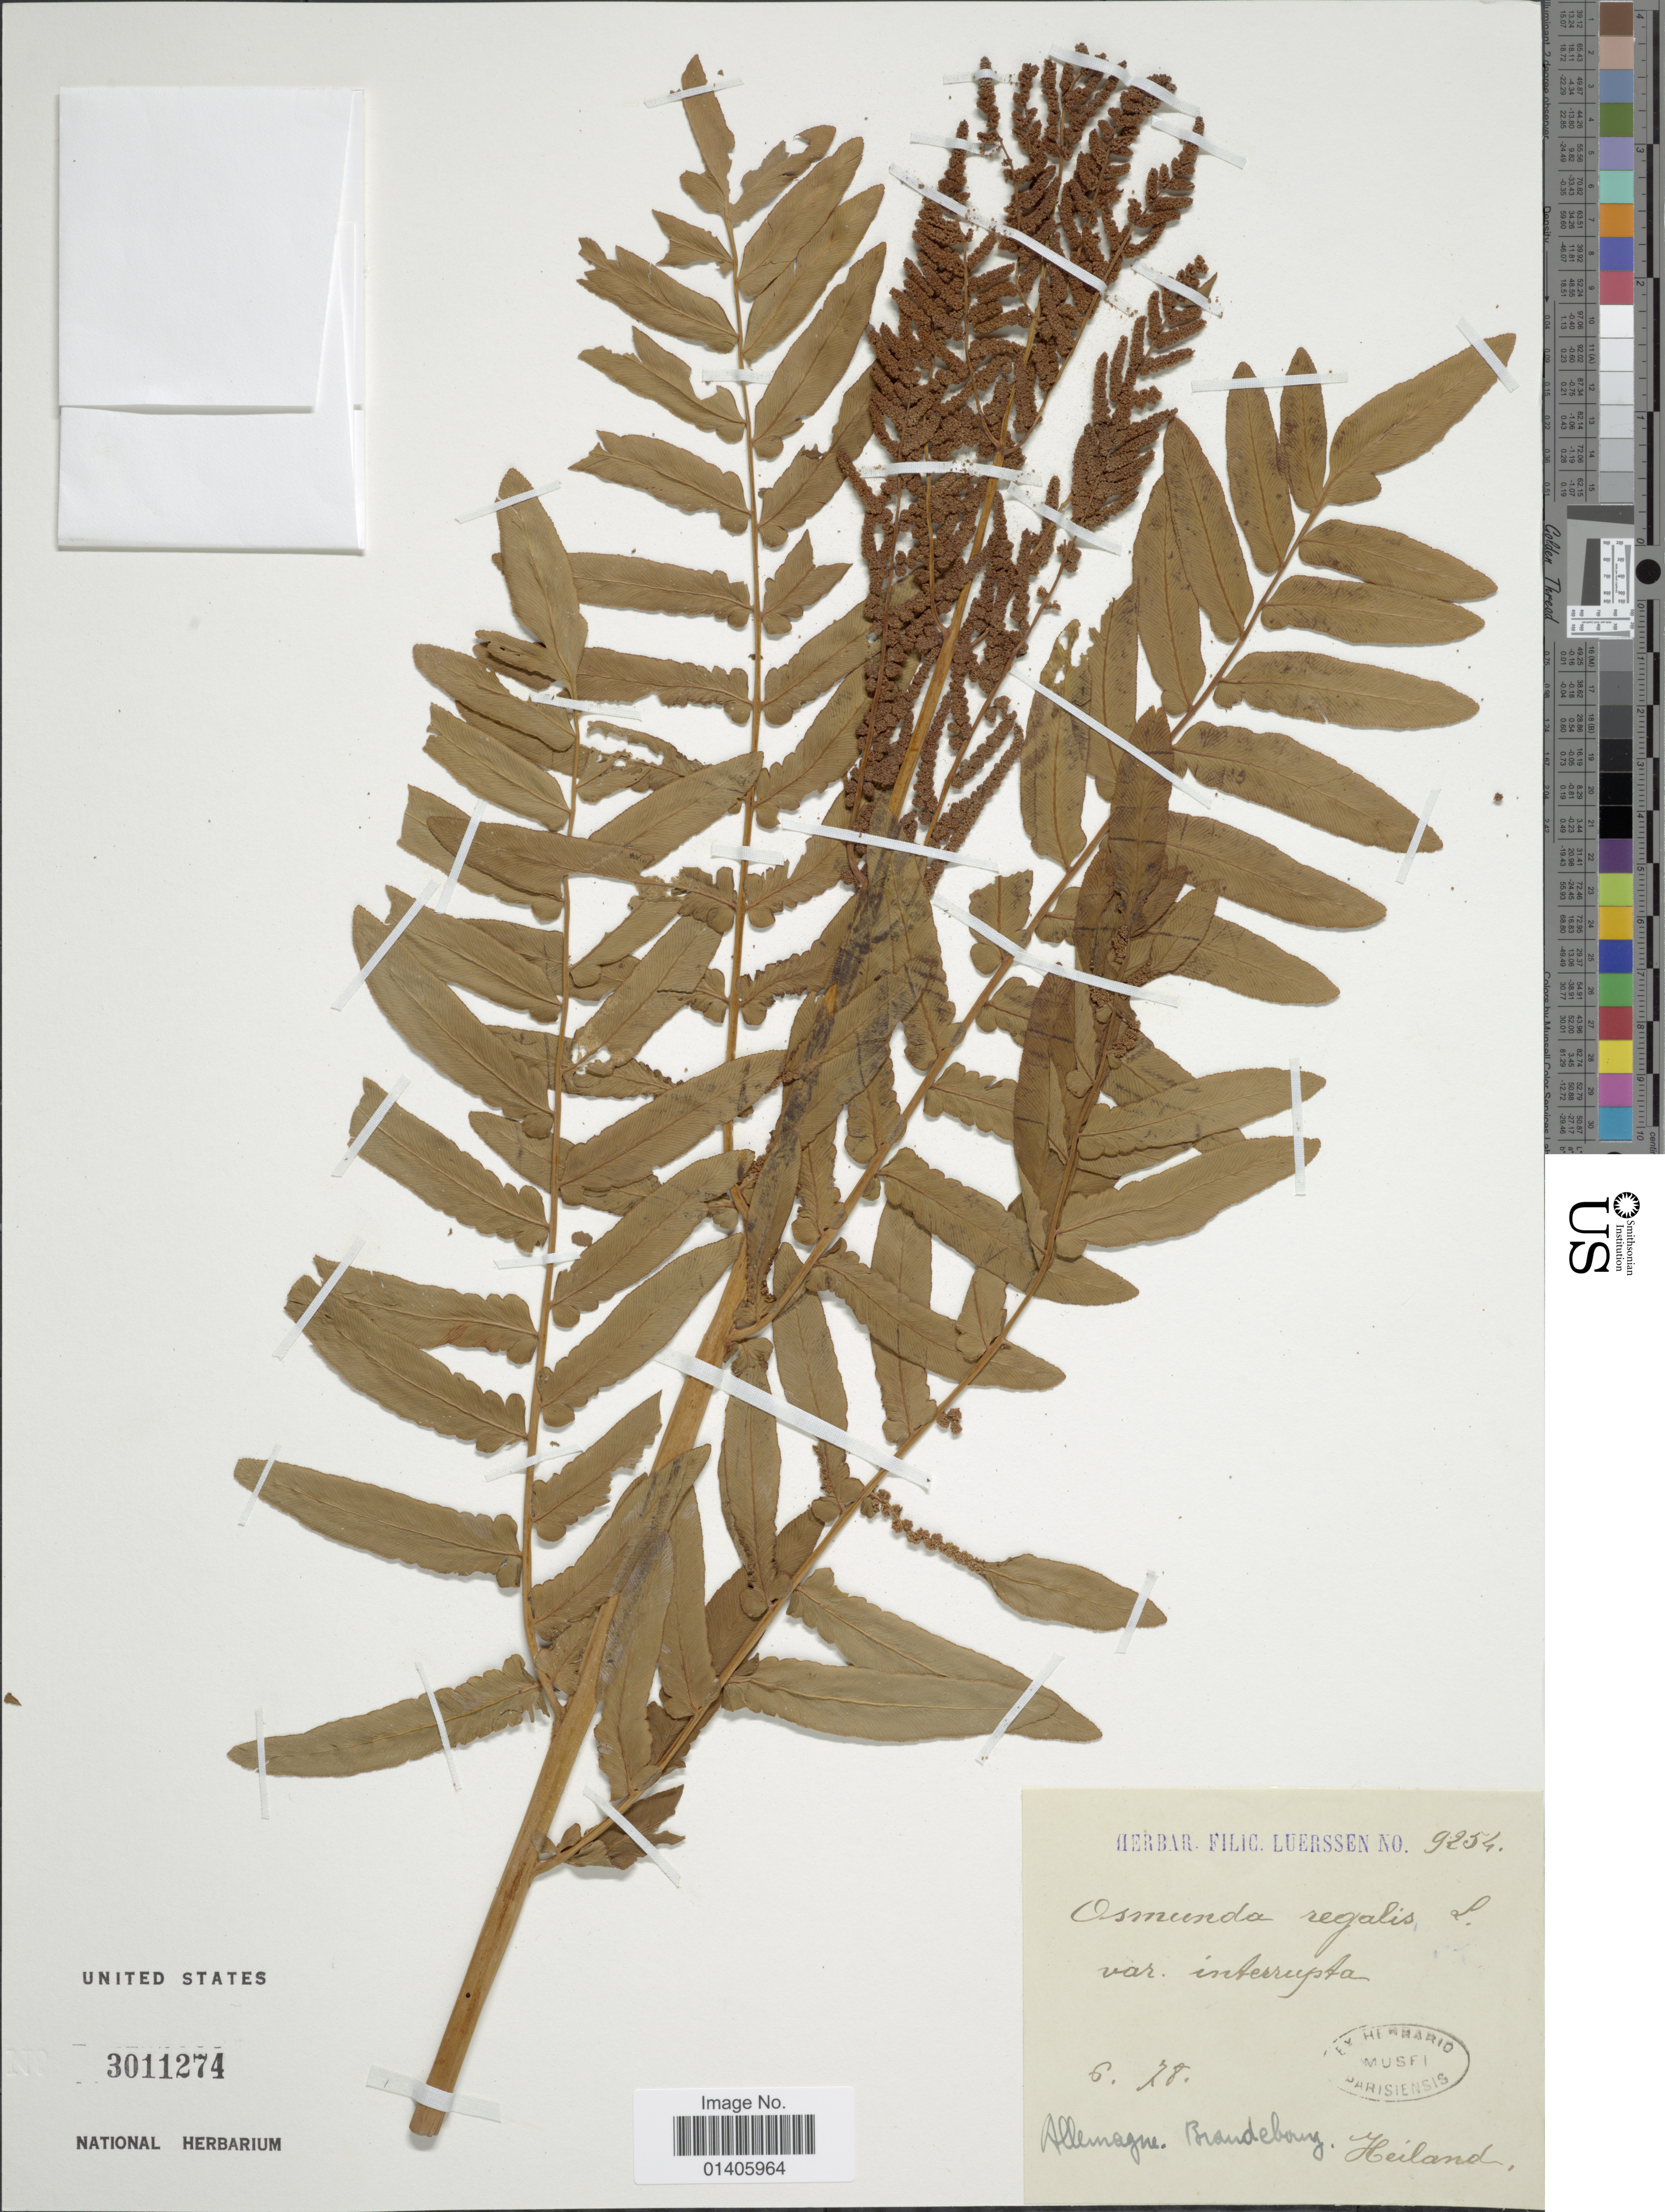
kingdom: Plantae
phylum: Tracheophyta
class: Polypodiopsida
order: Osmundales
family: Osmundaceae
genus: Osmunda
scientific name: Osmunda regalis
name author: L.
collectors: -. Heiland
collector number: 9254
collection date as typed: Transcribed d/m/y: /6/78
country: Germany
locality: Allemagne, Brandebourg [interpreted]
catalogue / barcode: US 3011274